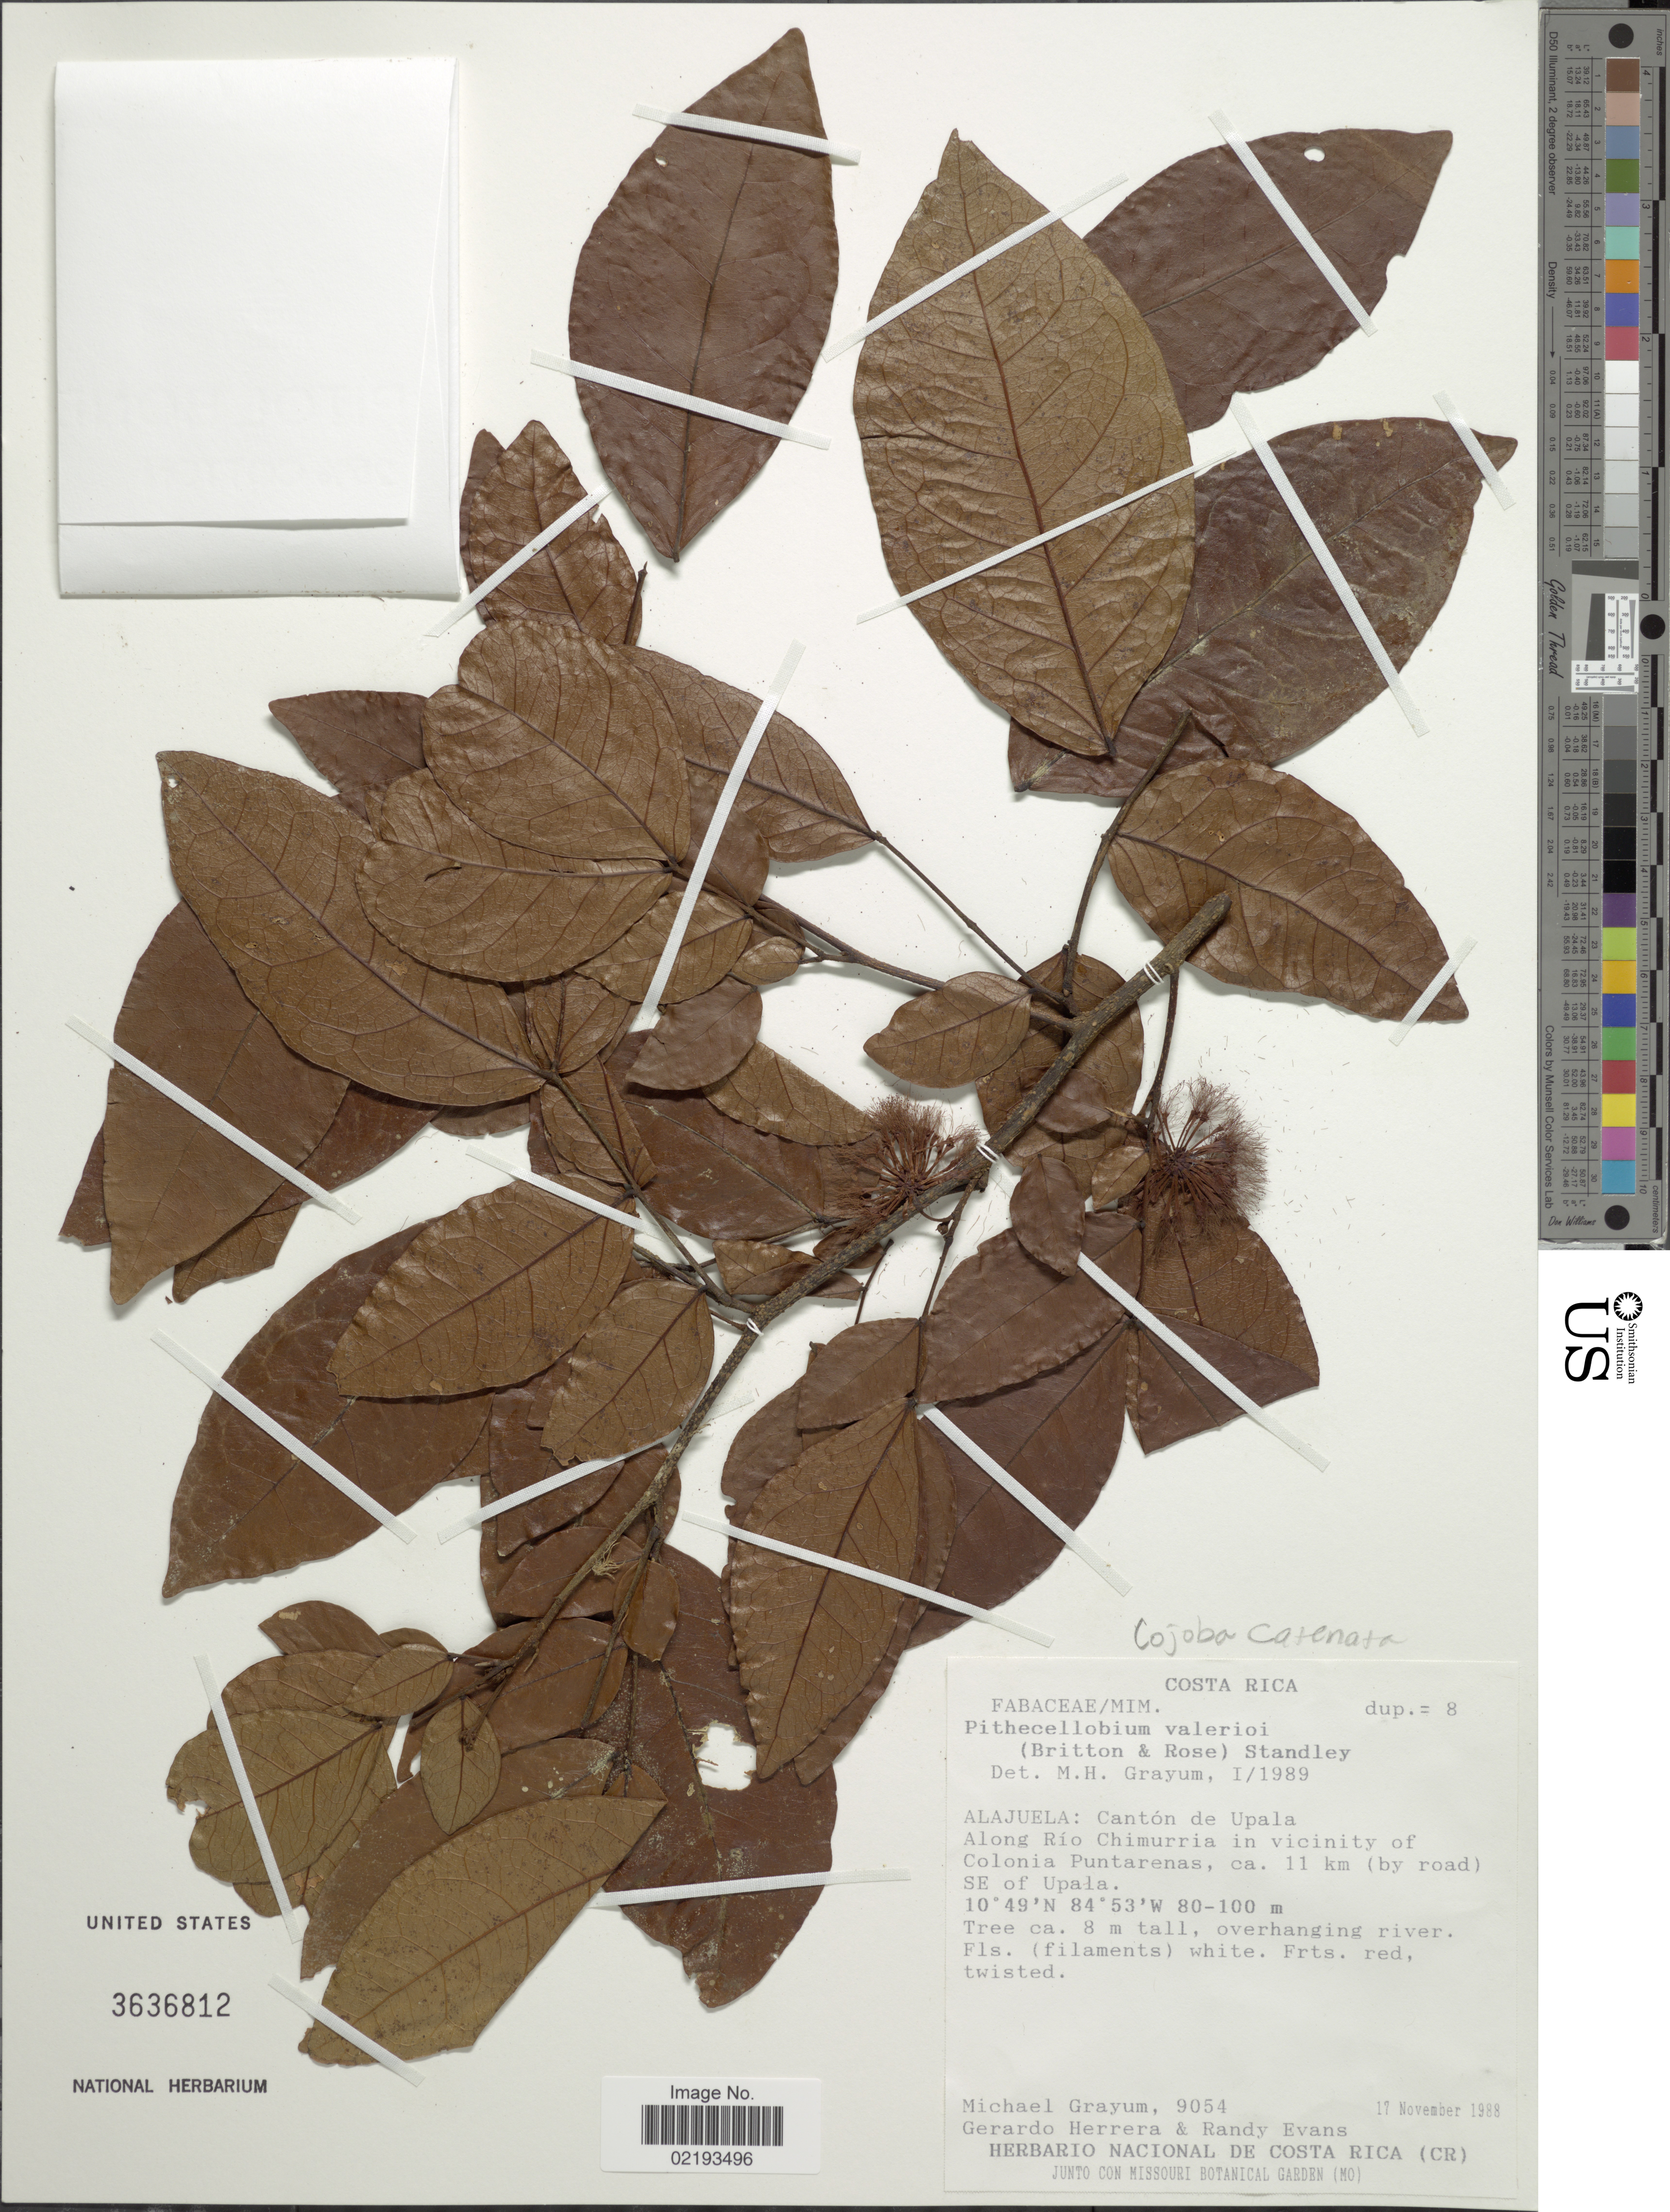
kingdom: Plantae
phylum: Tracheophyta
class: Magnoliopsida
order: Fabales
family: Fabaceae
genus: Cojoba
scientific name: Cojoba catenata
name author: (Donn. Sm.) Britton & Rose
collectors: M. H. Grayum, G. Herrera & R. Evans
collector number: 9054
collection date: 1988-11-17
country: Costa Rica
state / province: Alajuela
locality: Cantón de Upala, Along Río Chimurria in vicinity of Colonia Puntarenas, ca. 11 km (by road) SE of Upala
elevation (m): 80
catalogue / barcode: US 3636812